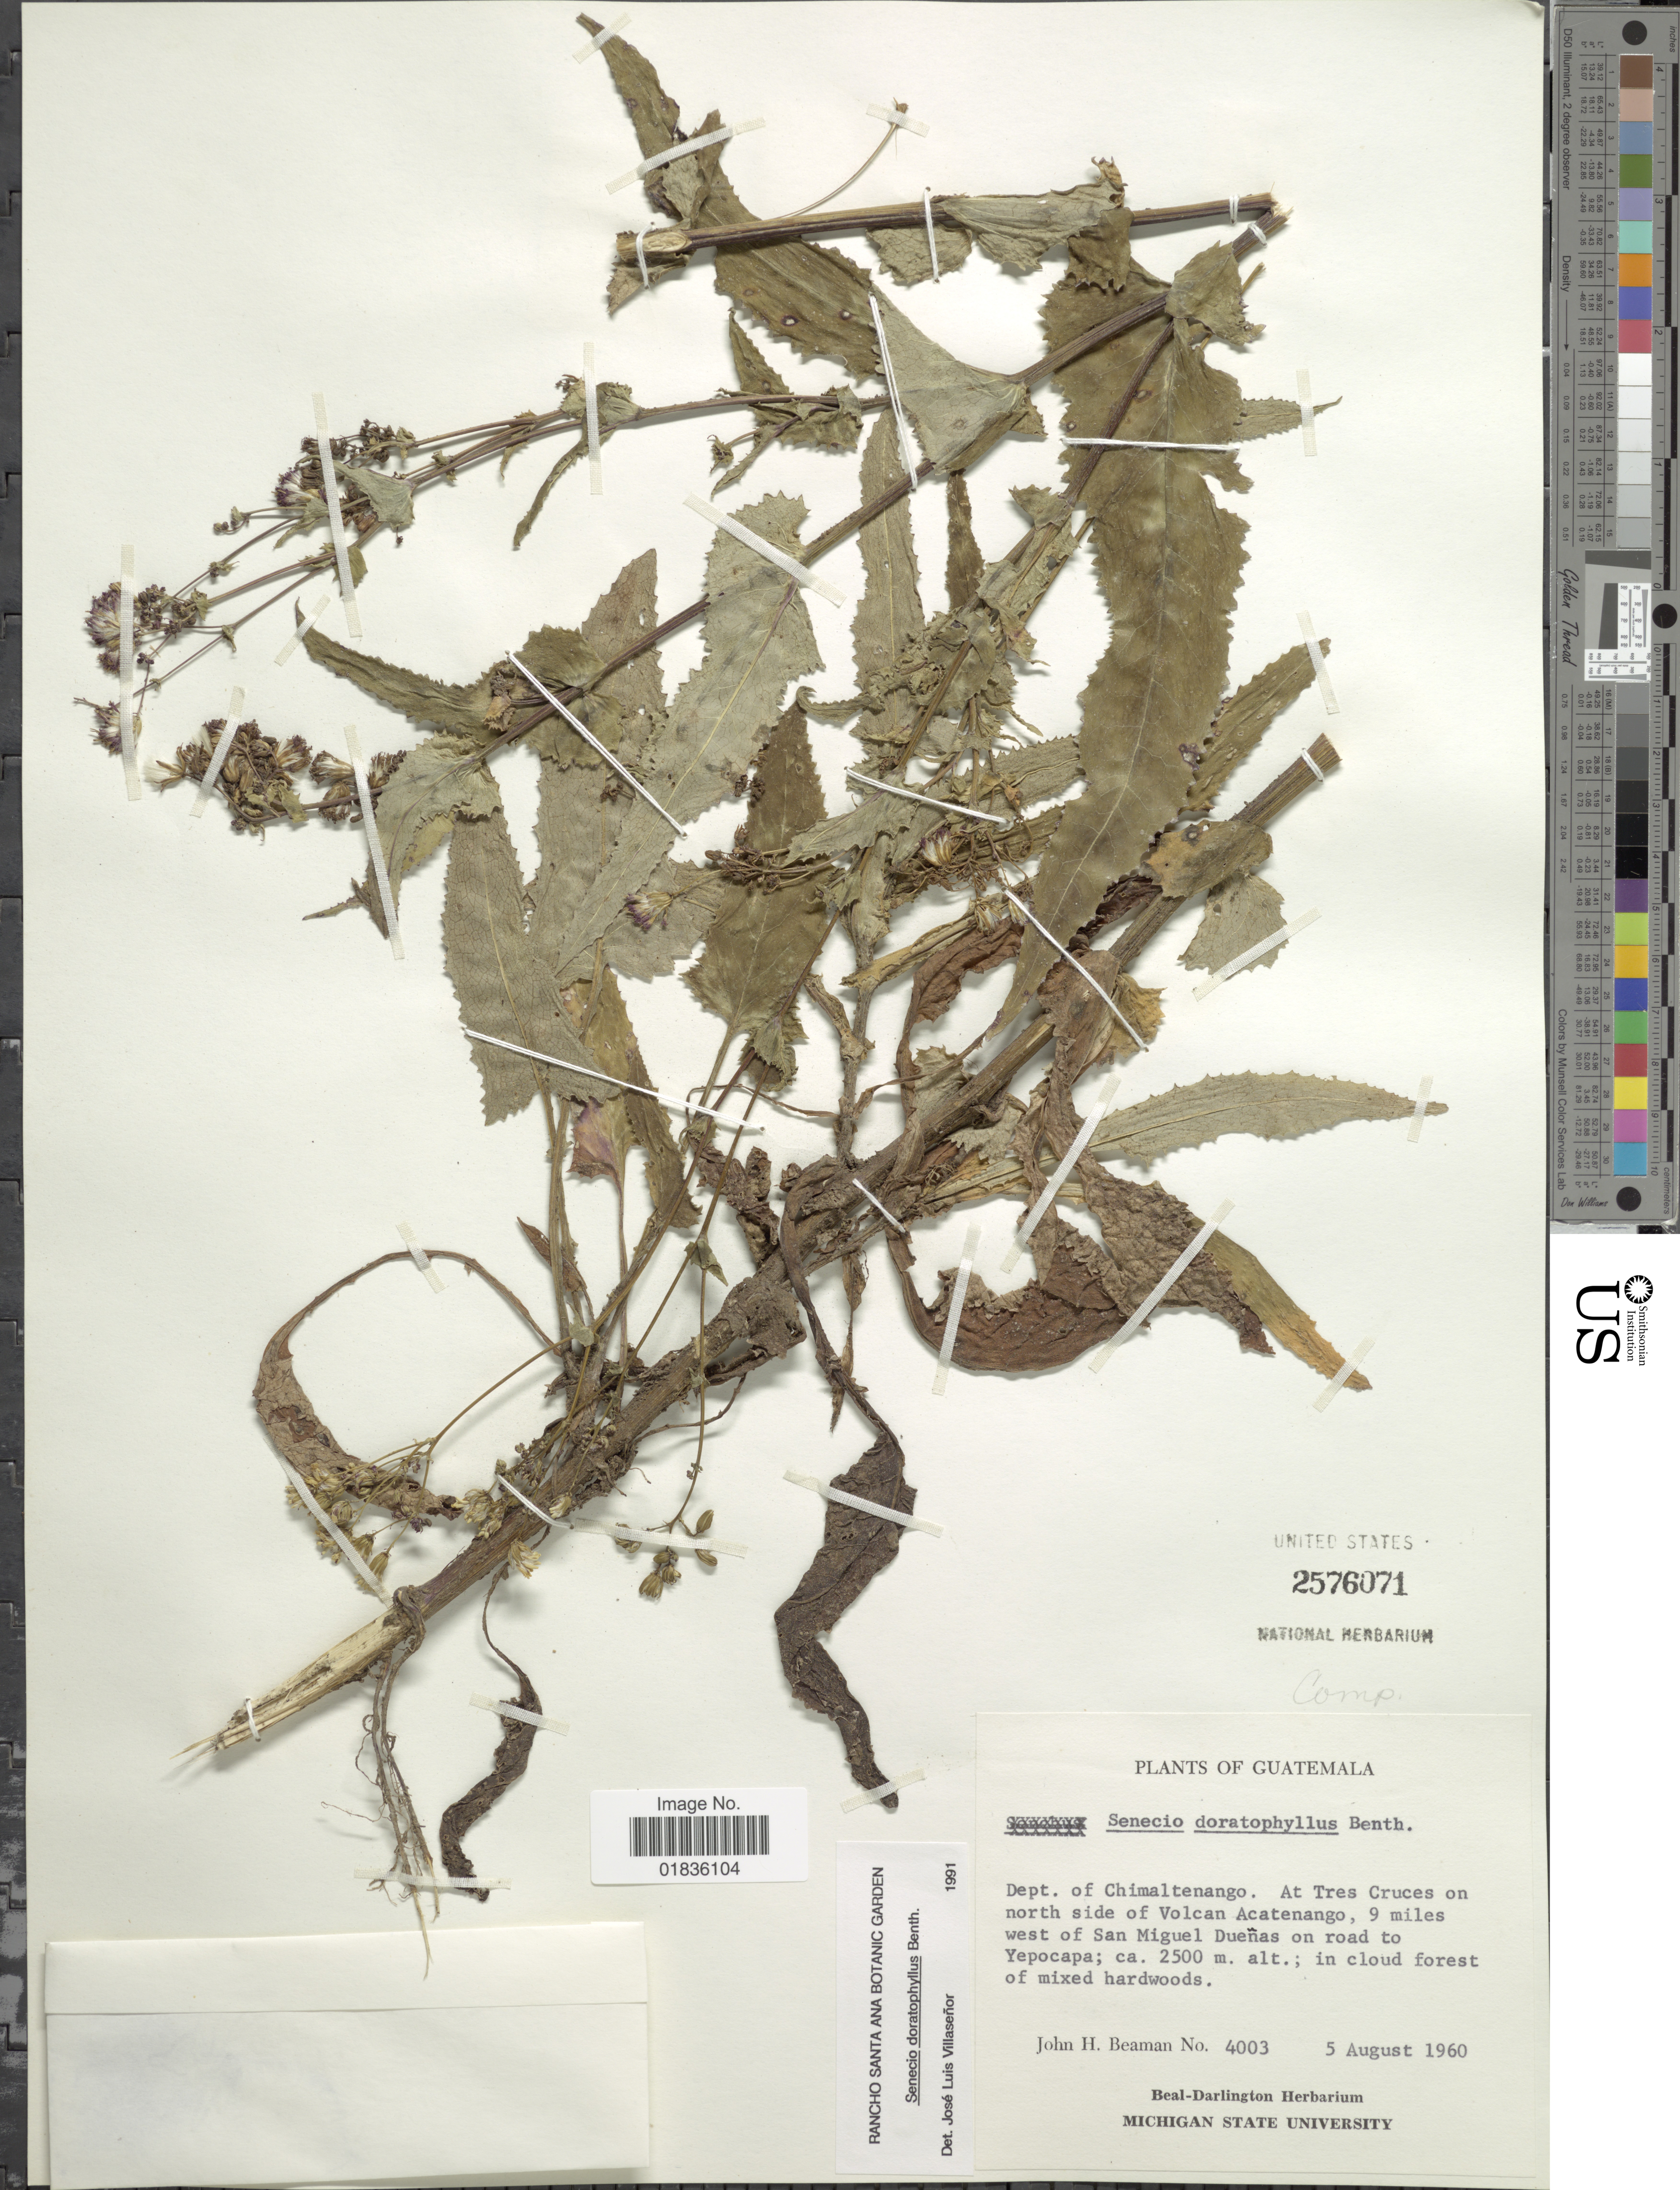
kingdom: Plantae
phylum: Tracheophyta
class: Magnoliopsida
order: Asterales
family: Asteraceae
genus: Senecio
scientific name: Senecio doratophyllus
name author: Benth.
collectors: J. H. Beaman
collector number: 4003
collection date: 1960-08-05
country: Guatemala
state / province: Chimaltenango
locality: At Tres Cruces on north side of Volcan Acatenango, 9 miles west of San Miguel Dueñas on road to Yepocapa.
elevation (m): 2500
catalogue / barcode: US 2576071